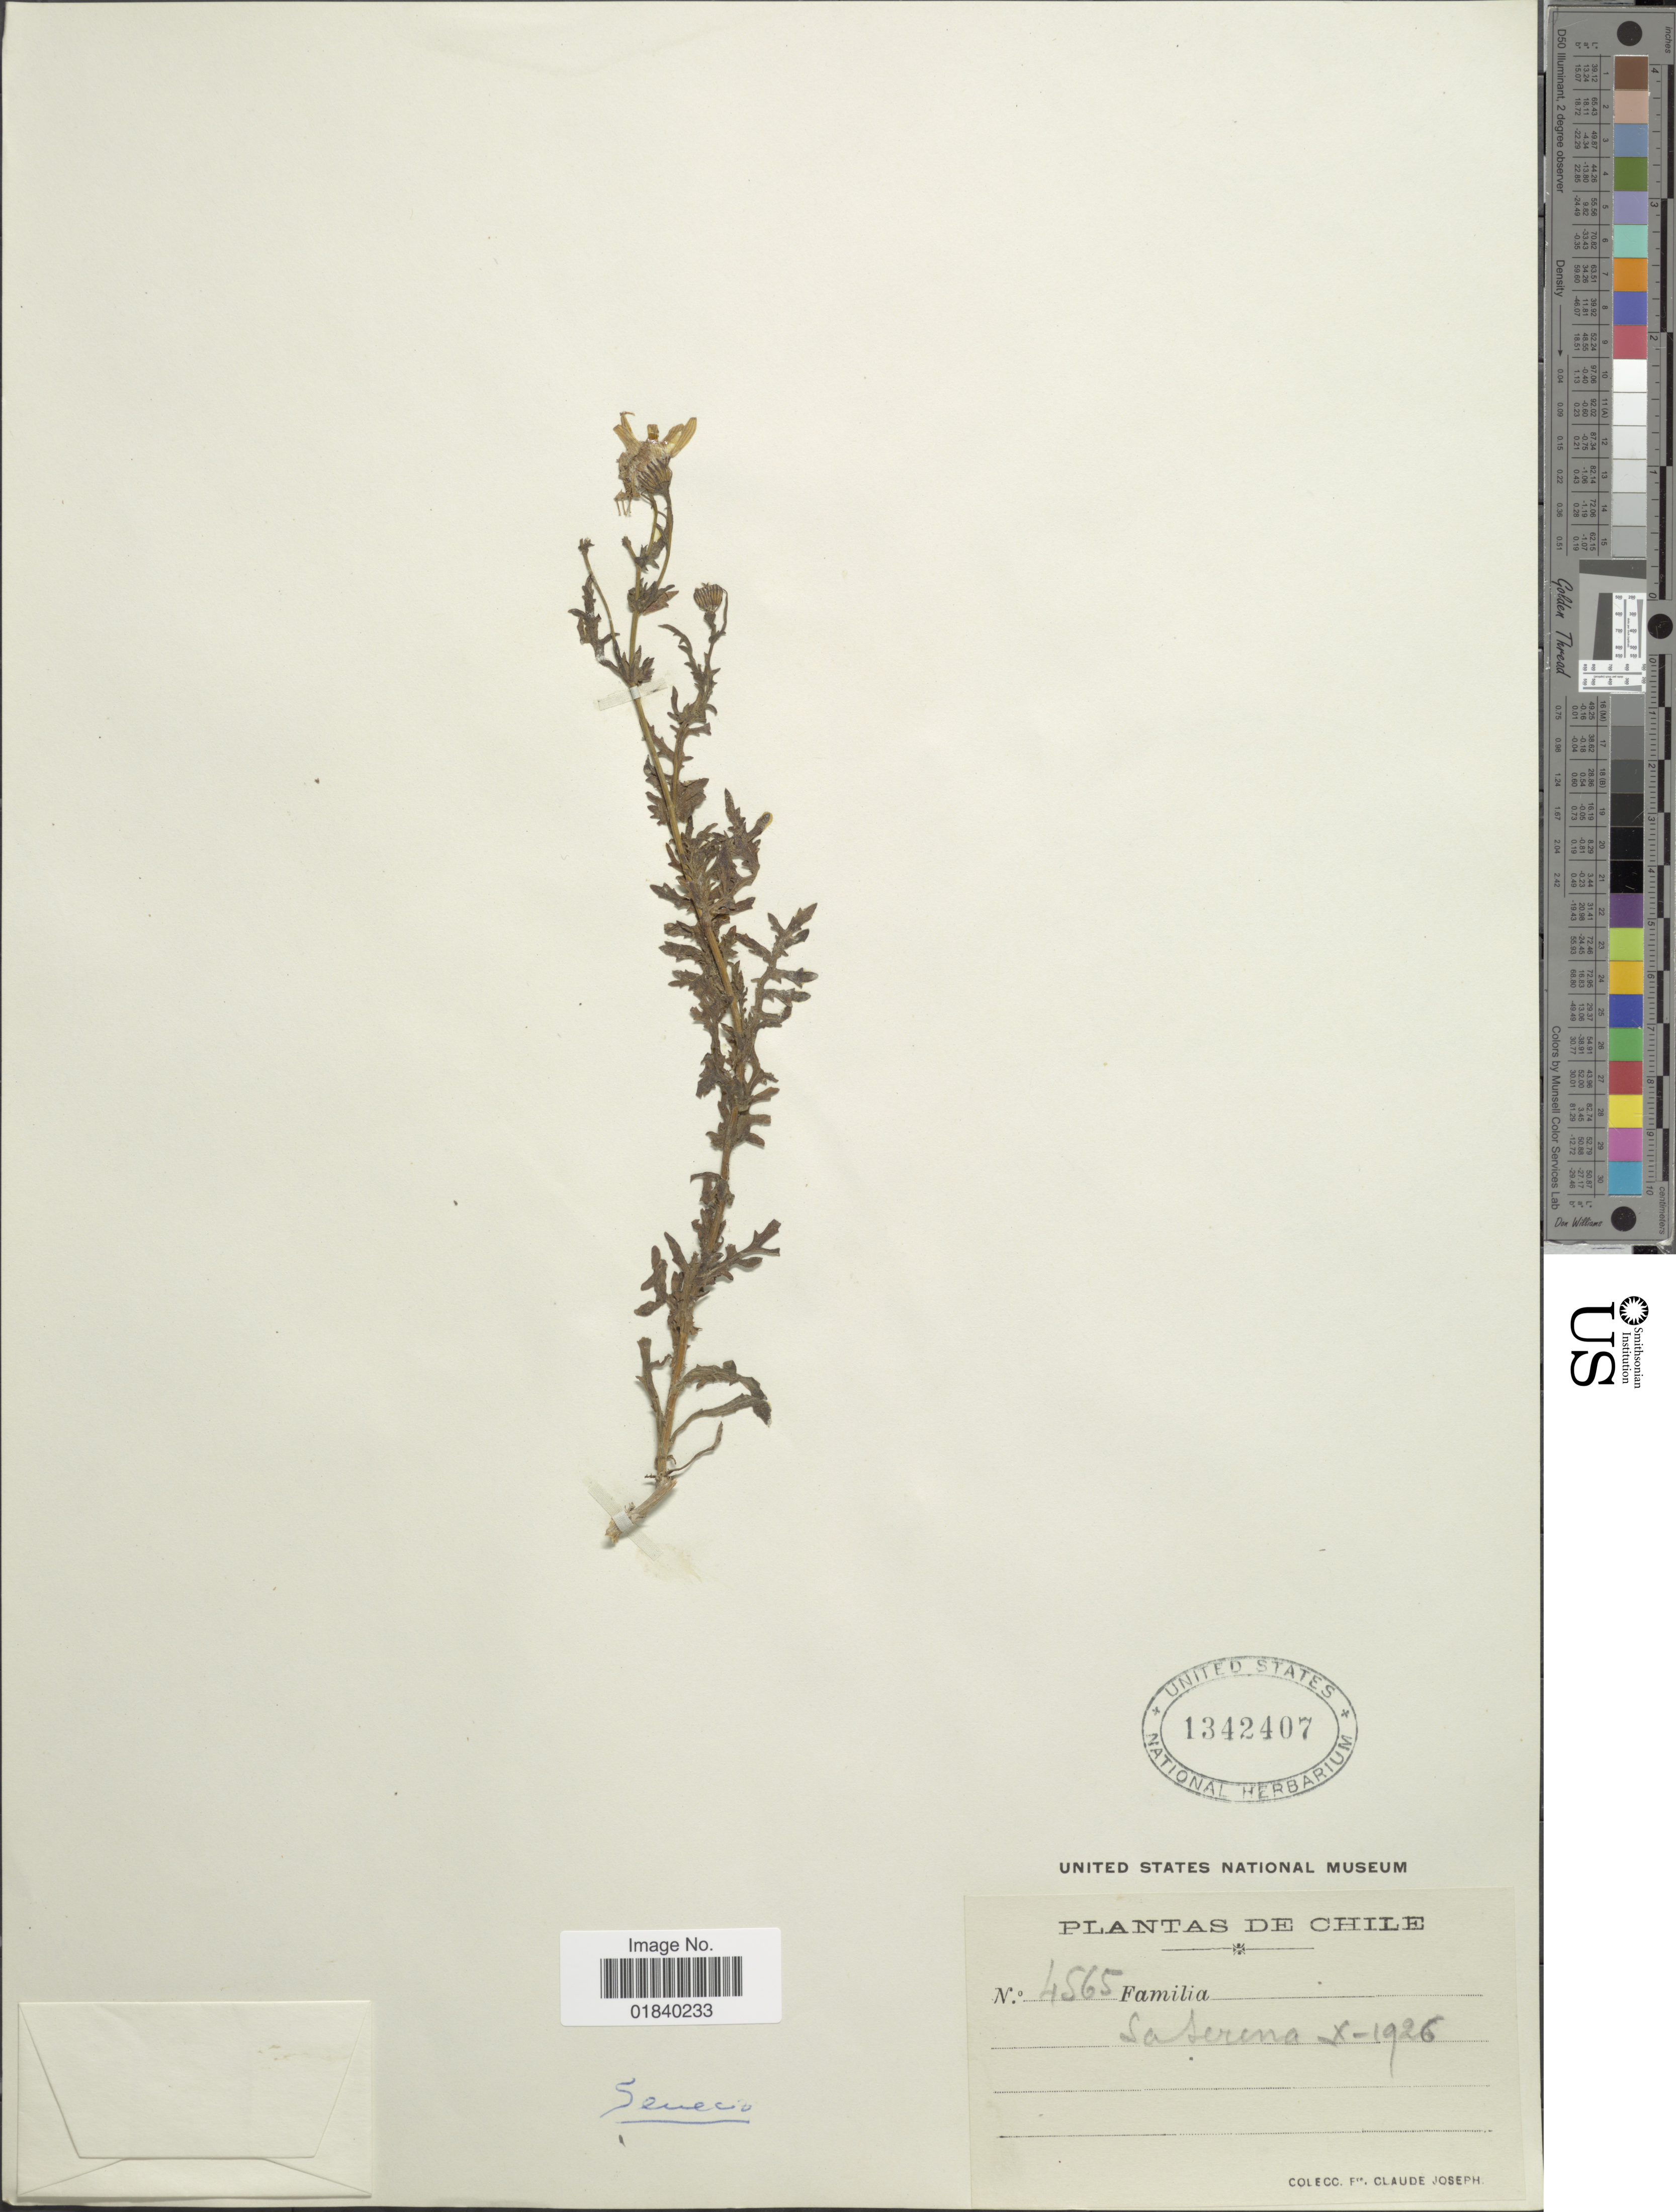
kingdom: Plantae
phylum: Tracheophyta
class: Magnoliopsida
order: Asterales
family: Asteraceae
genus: Senecio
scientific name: Senecio sp.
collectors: Bro. Claude-Joseph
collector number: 4565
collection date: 1926-10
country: Chile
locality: Chile, La Serena.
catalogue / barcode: US 1342407